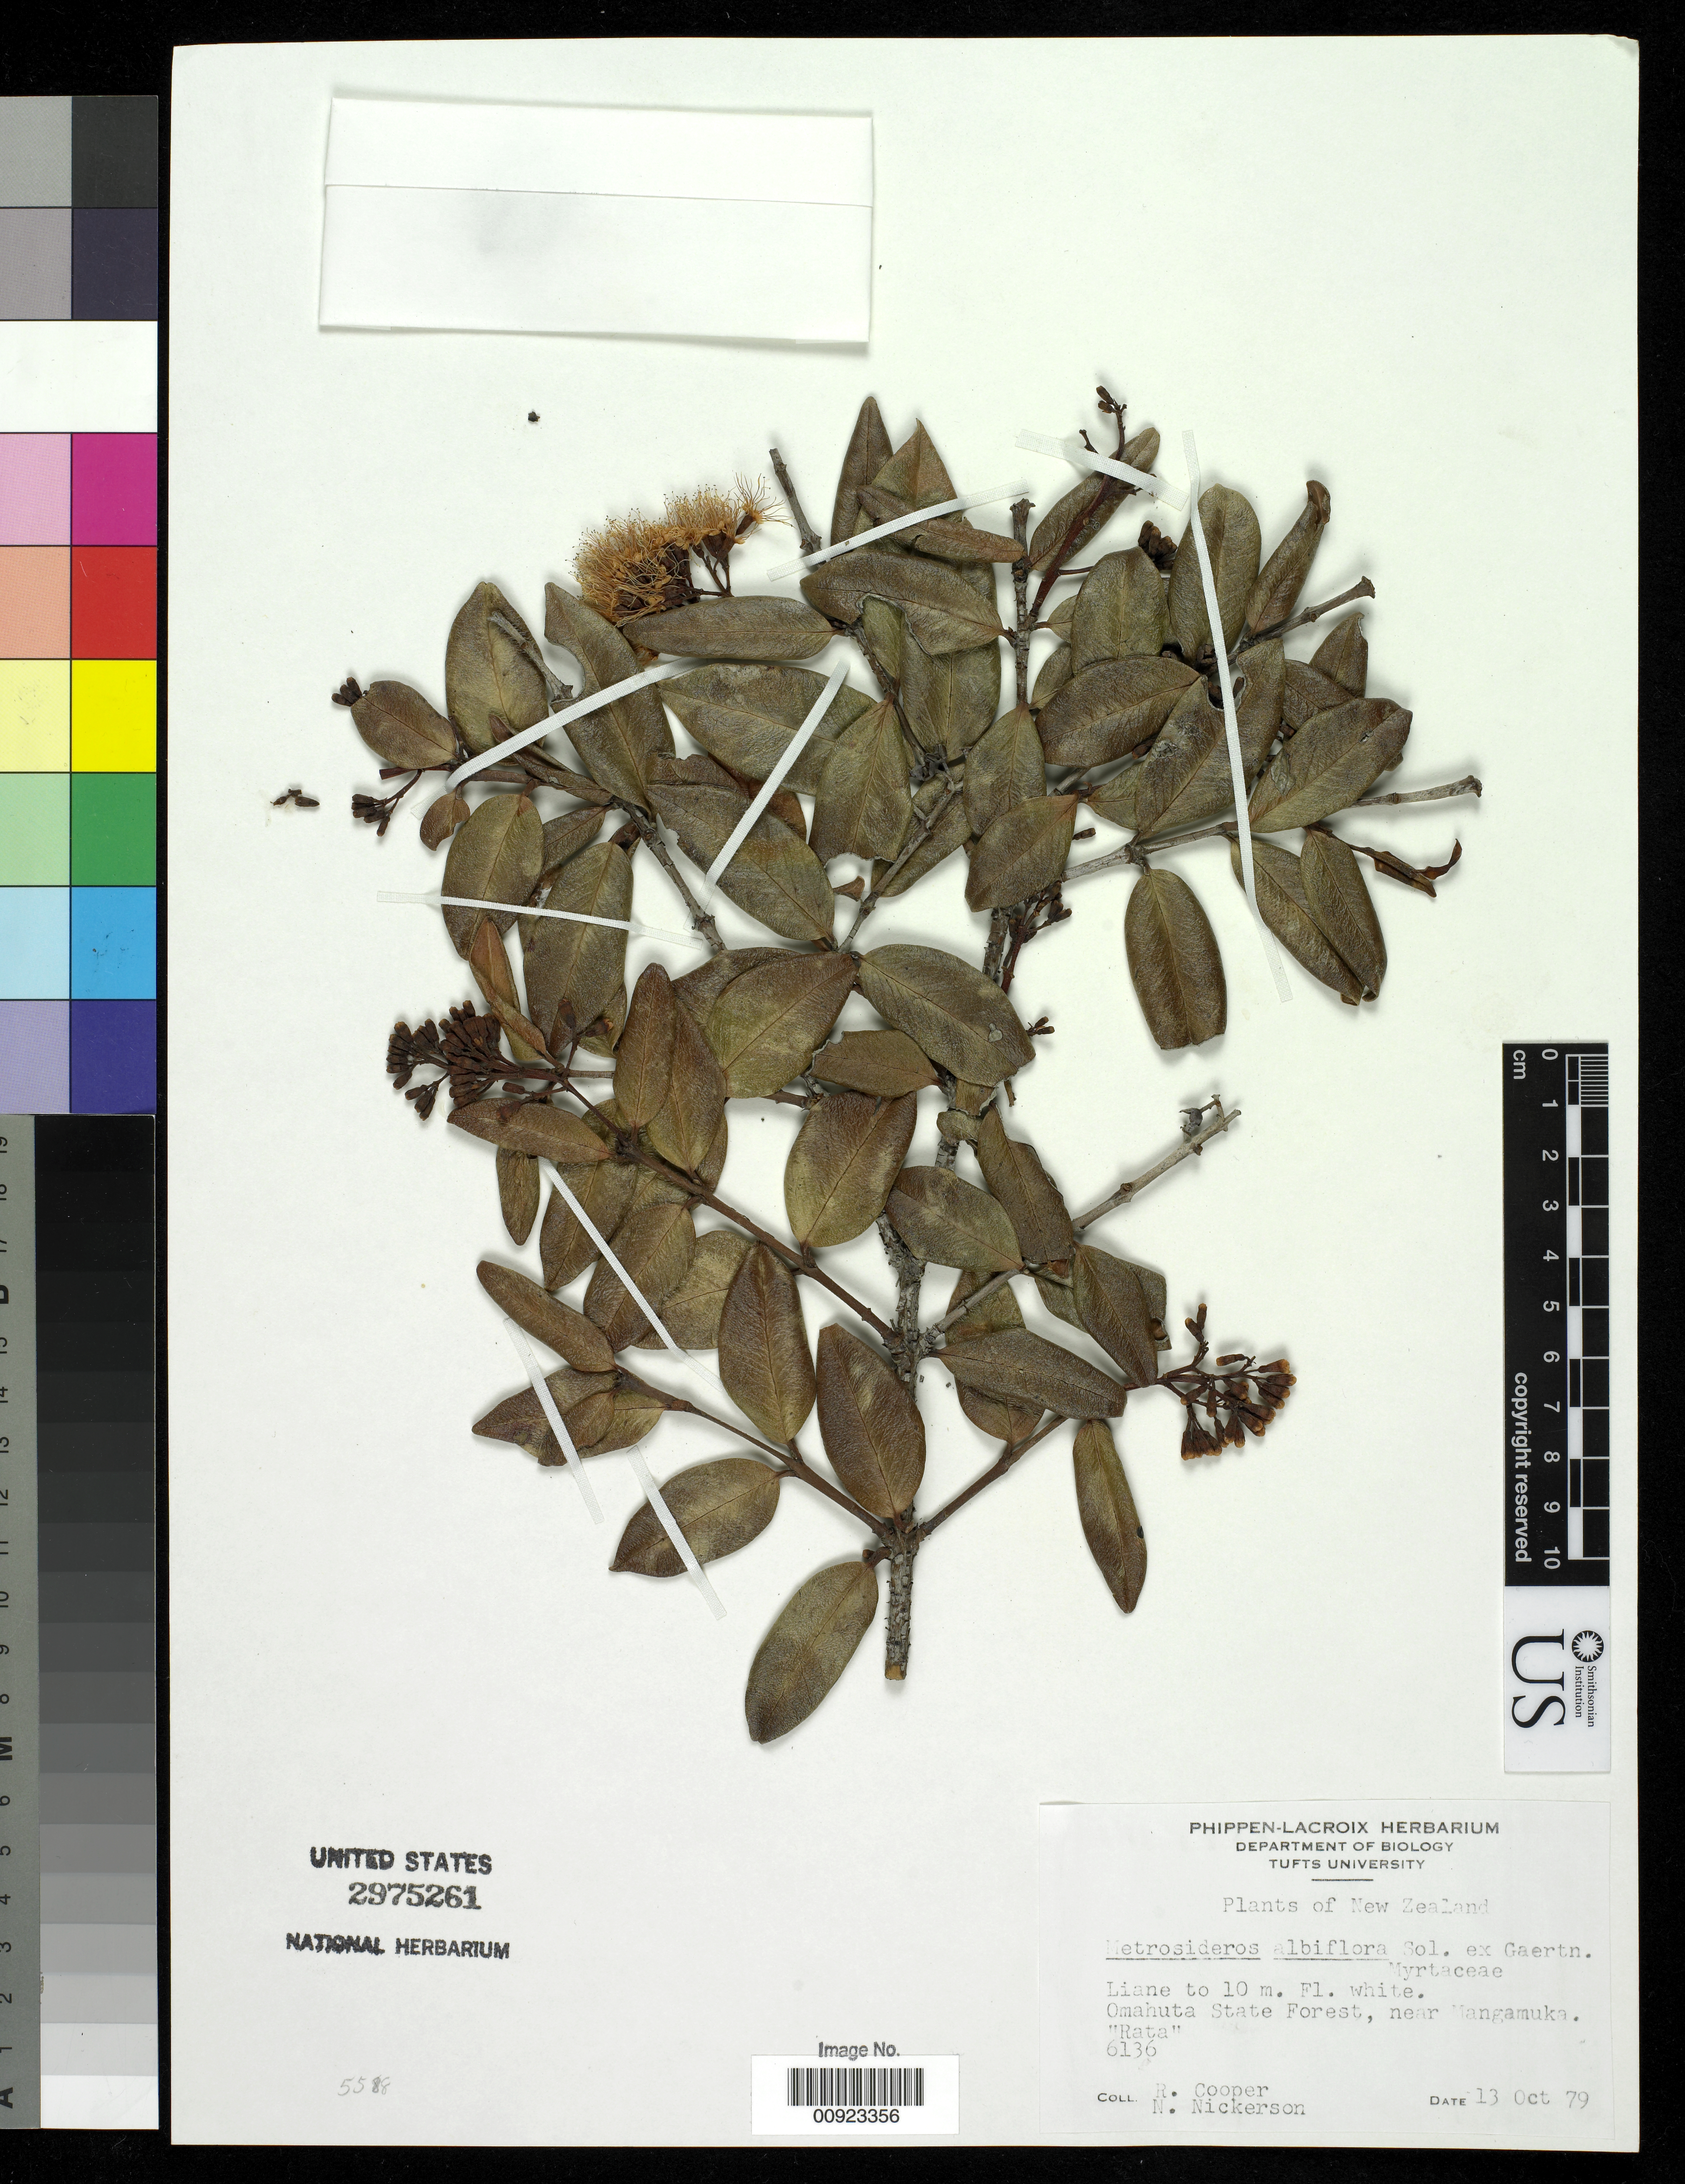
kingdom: Plantae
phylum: Tracheophyta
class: Magnoliopsida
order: Myrtales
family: Myrtaceae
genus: Metrosideros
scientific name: Metrosideros albiflora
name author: Sol. ex Gaertn.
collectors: R. Cooper & N. Nickerson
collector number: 6136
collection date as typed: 13 Oct 1979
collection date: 1979-10-13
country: New Zealand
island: North I.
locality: Omahuta State Forest, near Mangamuka.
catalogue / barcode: US 2975261